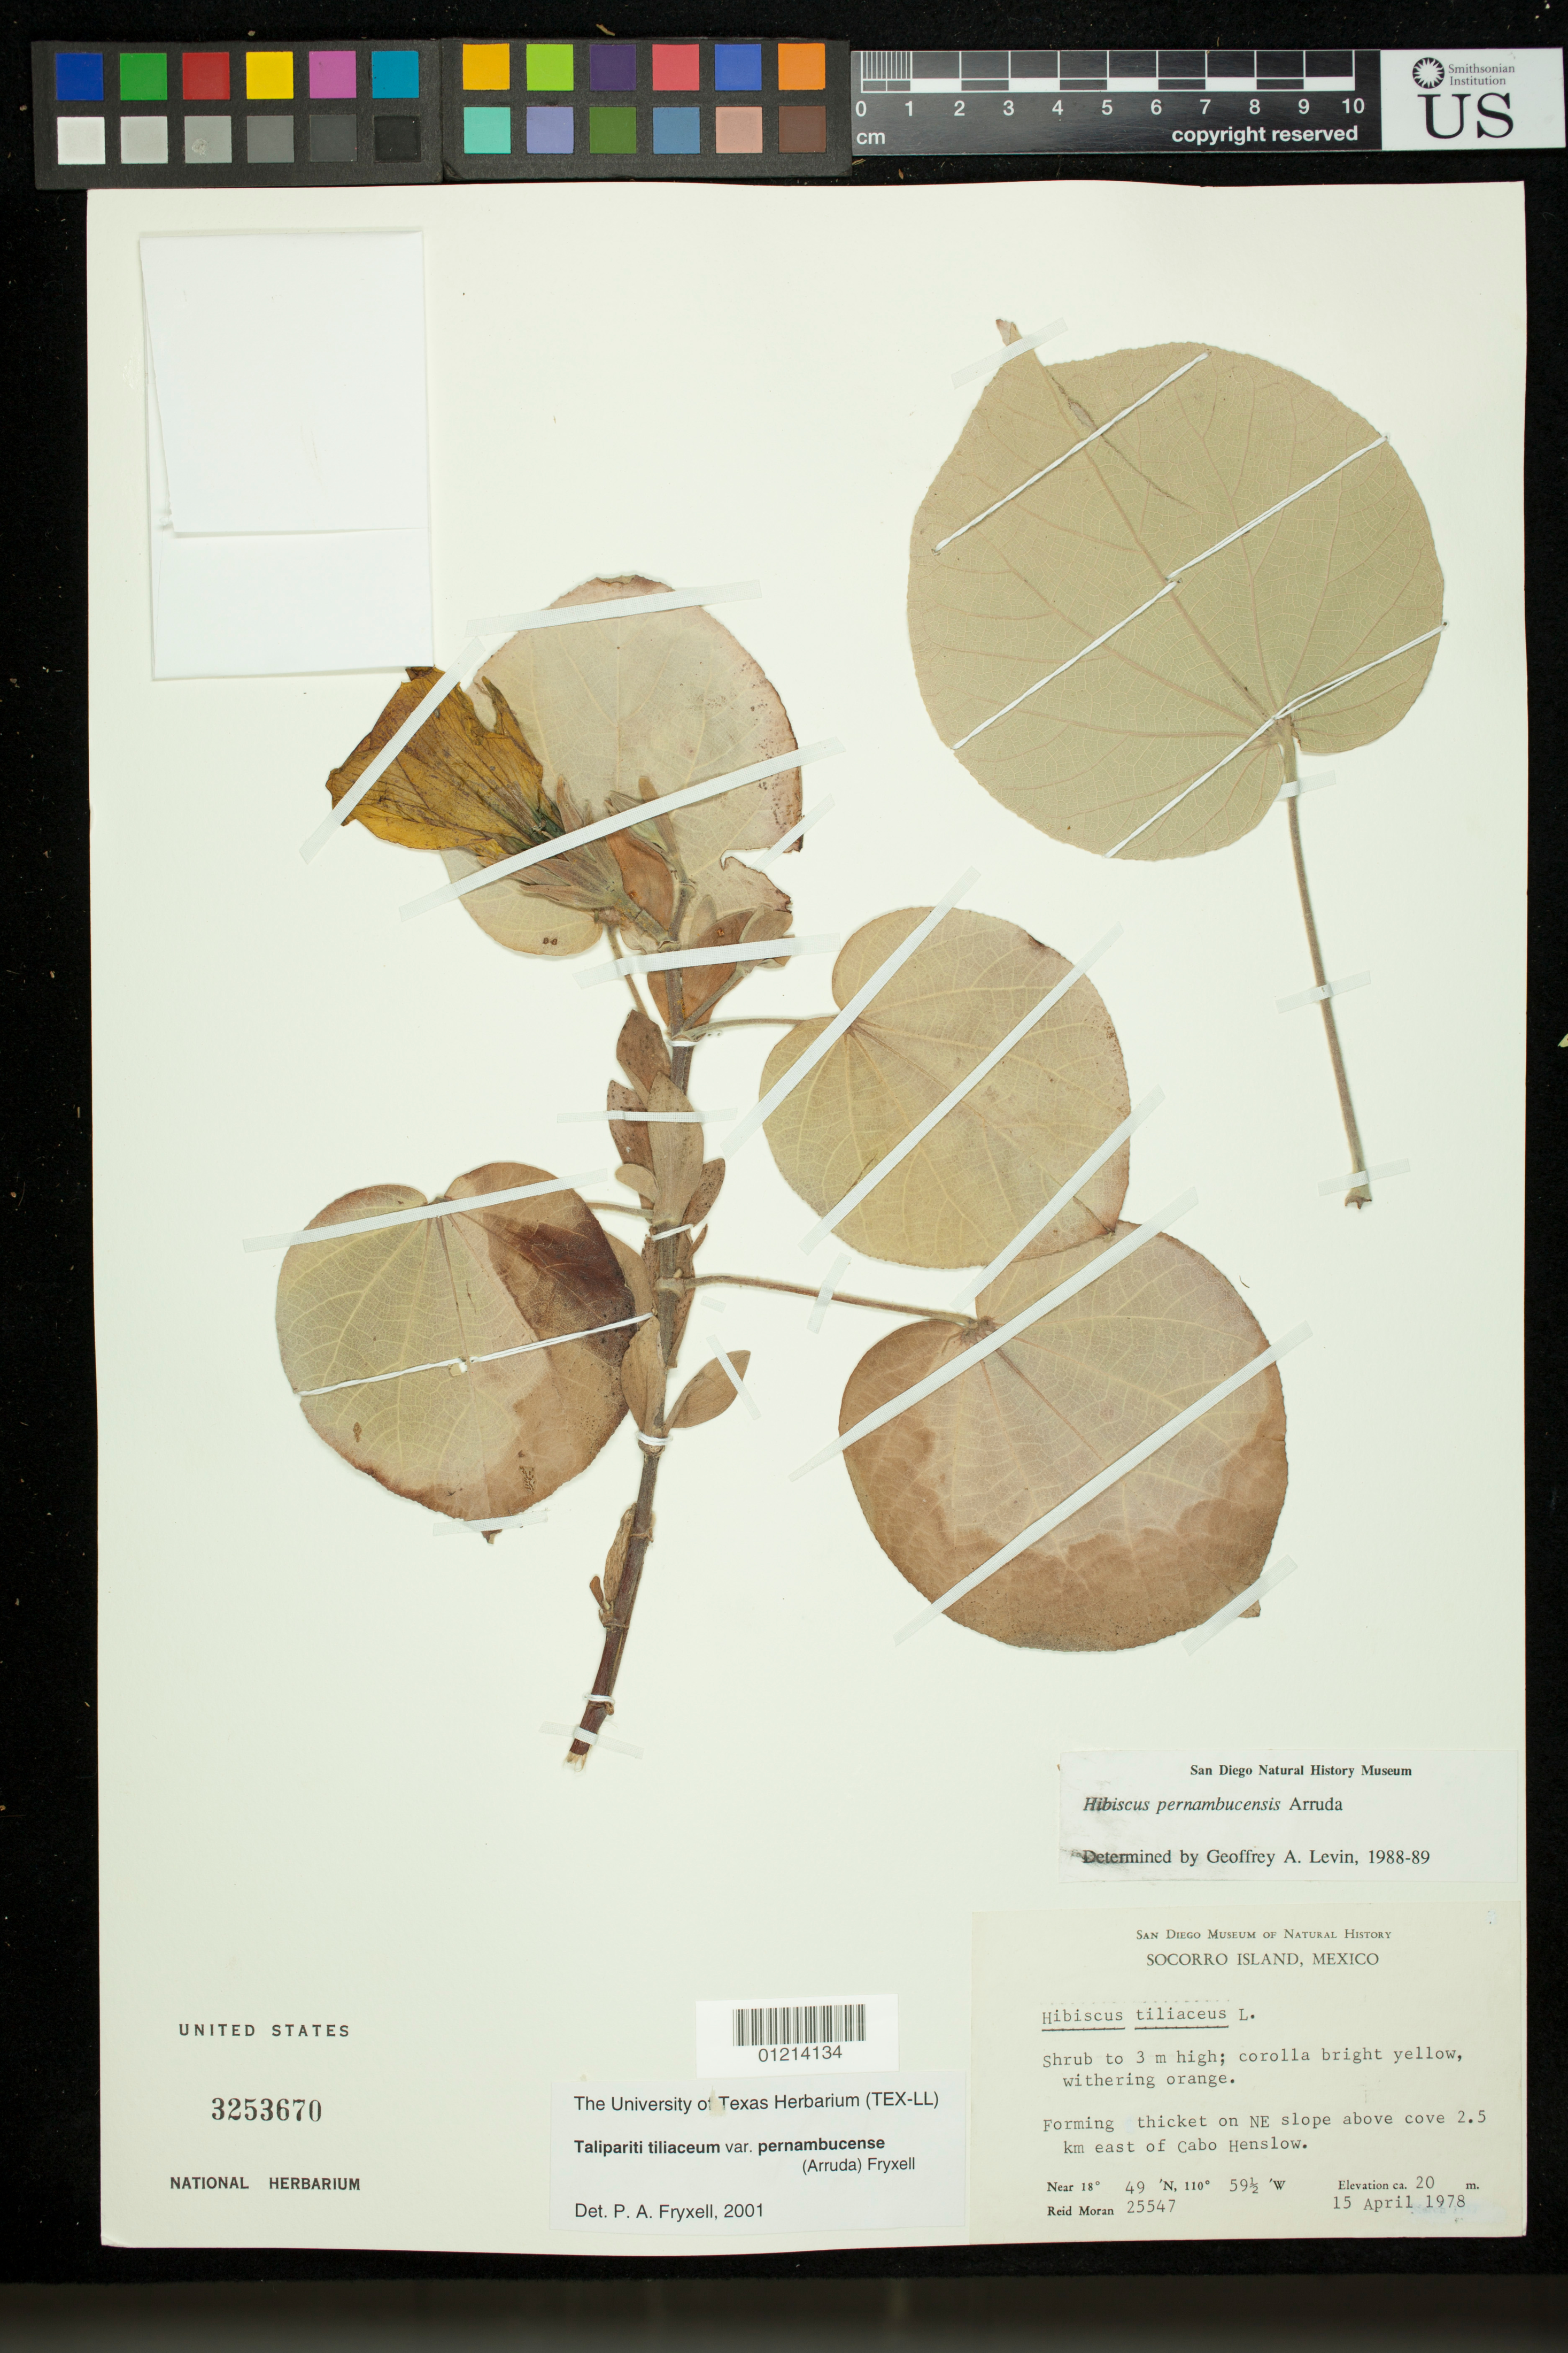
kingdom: Plantae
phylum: Tracheophyta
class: Magnoliopsida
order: Malvales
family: Malvaceae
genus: Talipariti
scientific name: Talipariti tiliaceum var. pernambucense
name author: (Arruda) Fryxell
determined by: Dorr, Laurence J., Curator (BOT), Smithsonian Institution - National Museum of Natural History (UNITED STATES)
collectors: R. V. Moran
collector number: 25547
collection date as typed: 15 Apr 1978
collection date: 1978-04-15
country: Mexico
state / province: Colima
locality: Socorro Island: NE slope above cove 2.5 km east of Cabo Henslow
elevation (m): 20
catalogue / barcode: US 3253670